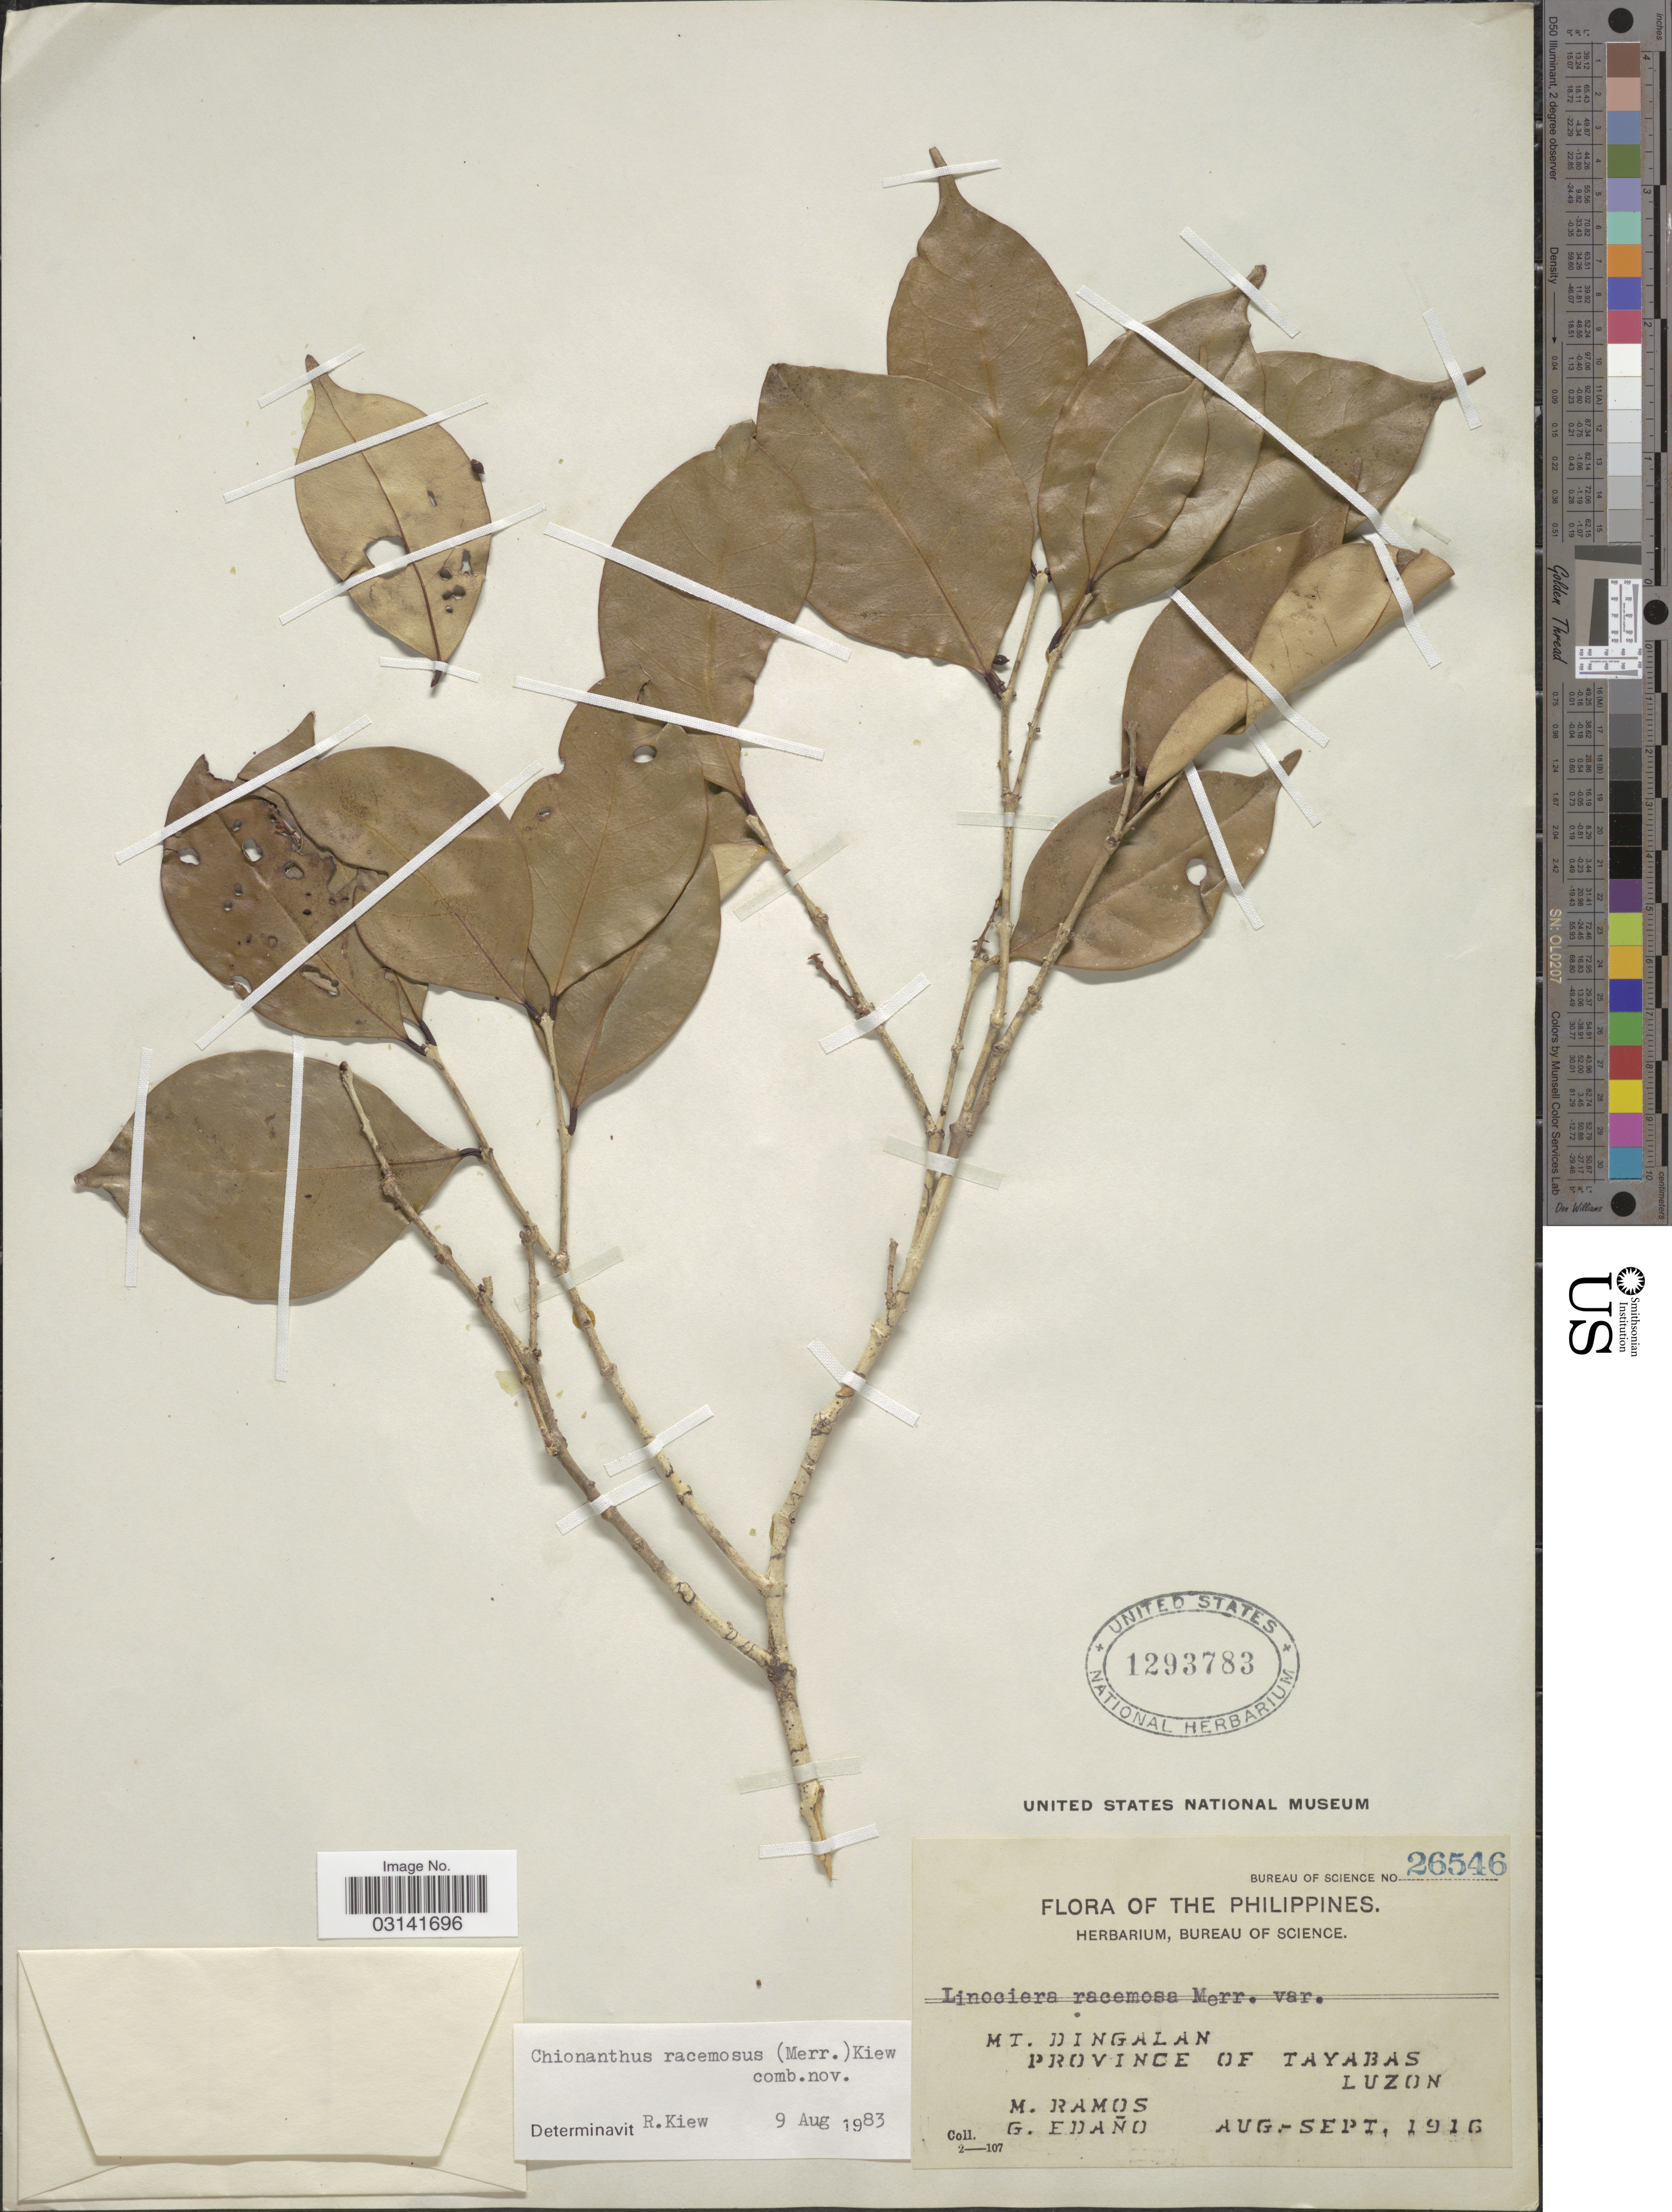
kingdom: Plantae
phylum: Tracheophyta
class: Magnoliopsida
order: Lamiales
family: Oleaceae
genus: Chionanthus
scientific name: Chionanthus racemosus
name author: (Merr.) Kiew & Pelser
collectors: M. Ramos & G. Edaño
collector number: Bureau of Science 26546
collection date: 1916-08/1916-09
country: Philippines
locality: Mt. Dingalan. Province of Tayabas. Luzon.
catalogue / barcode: US 1293783